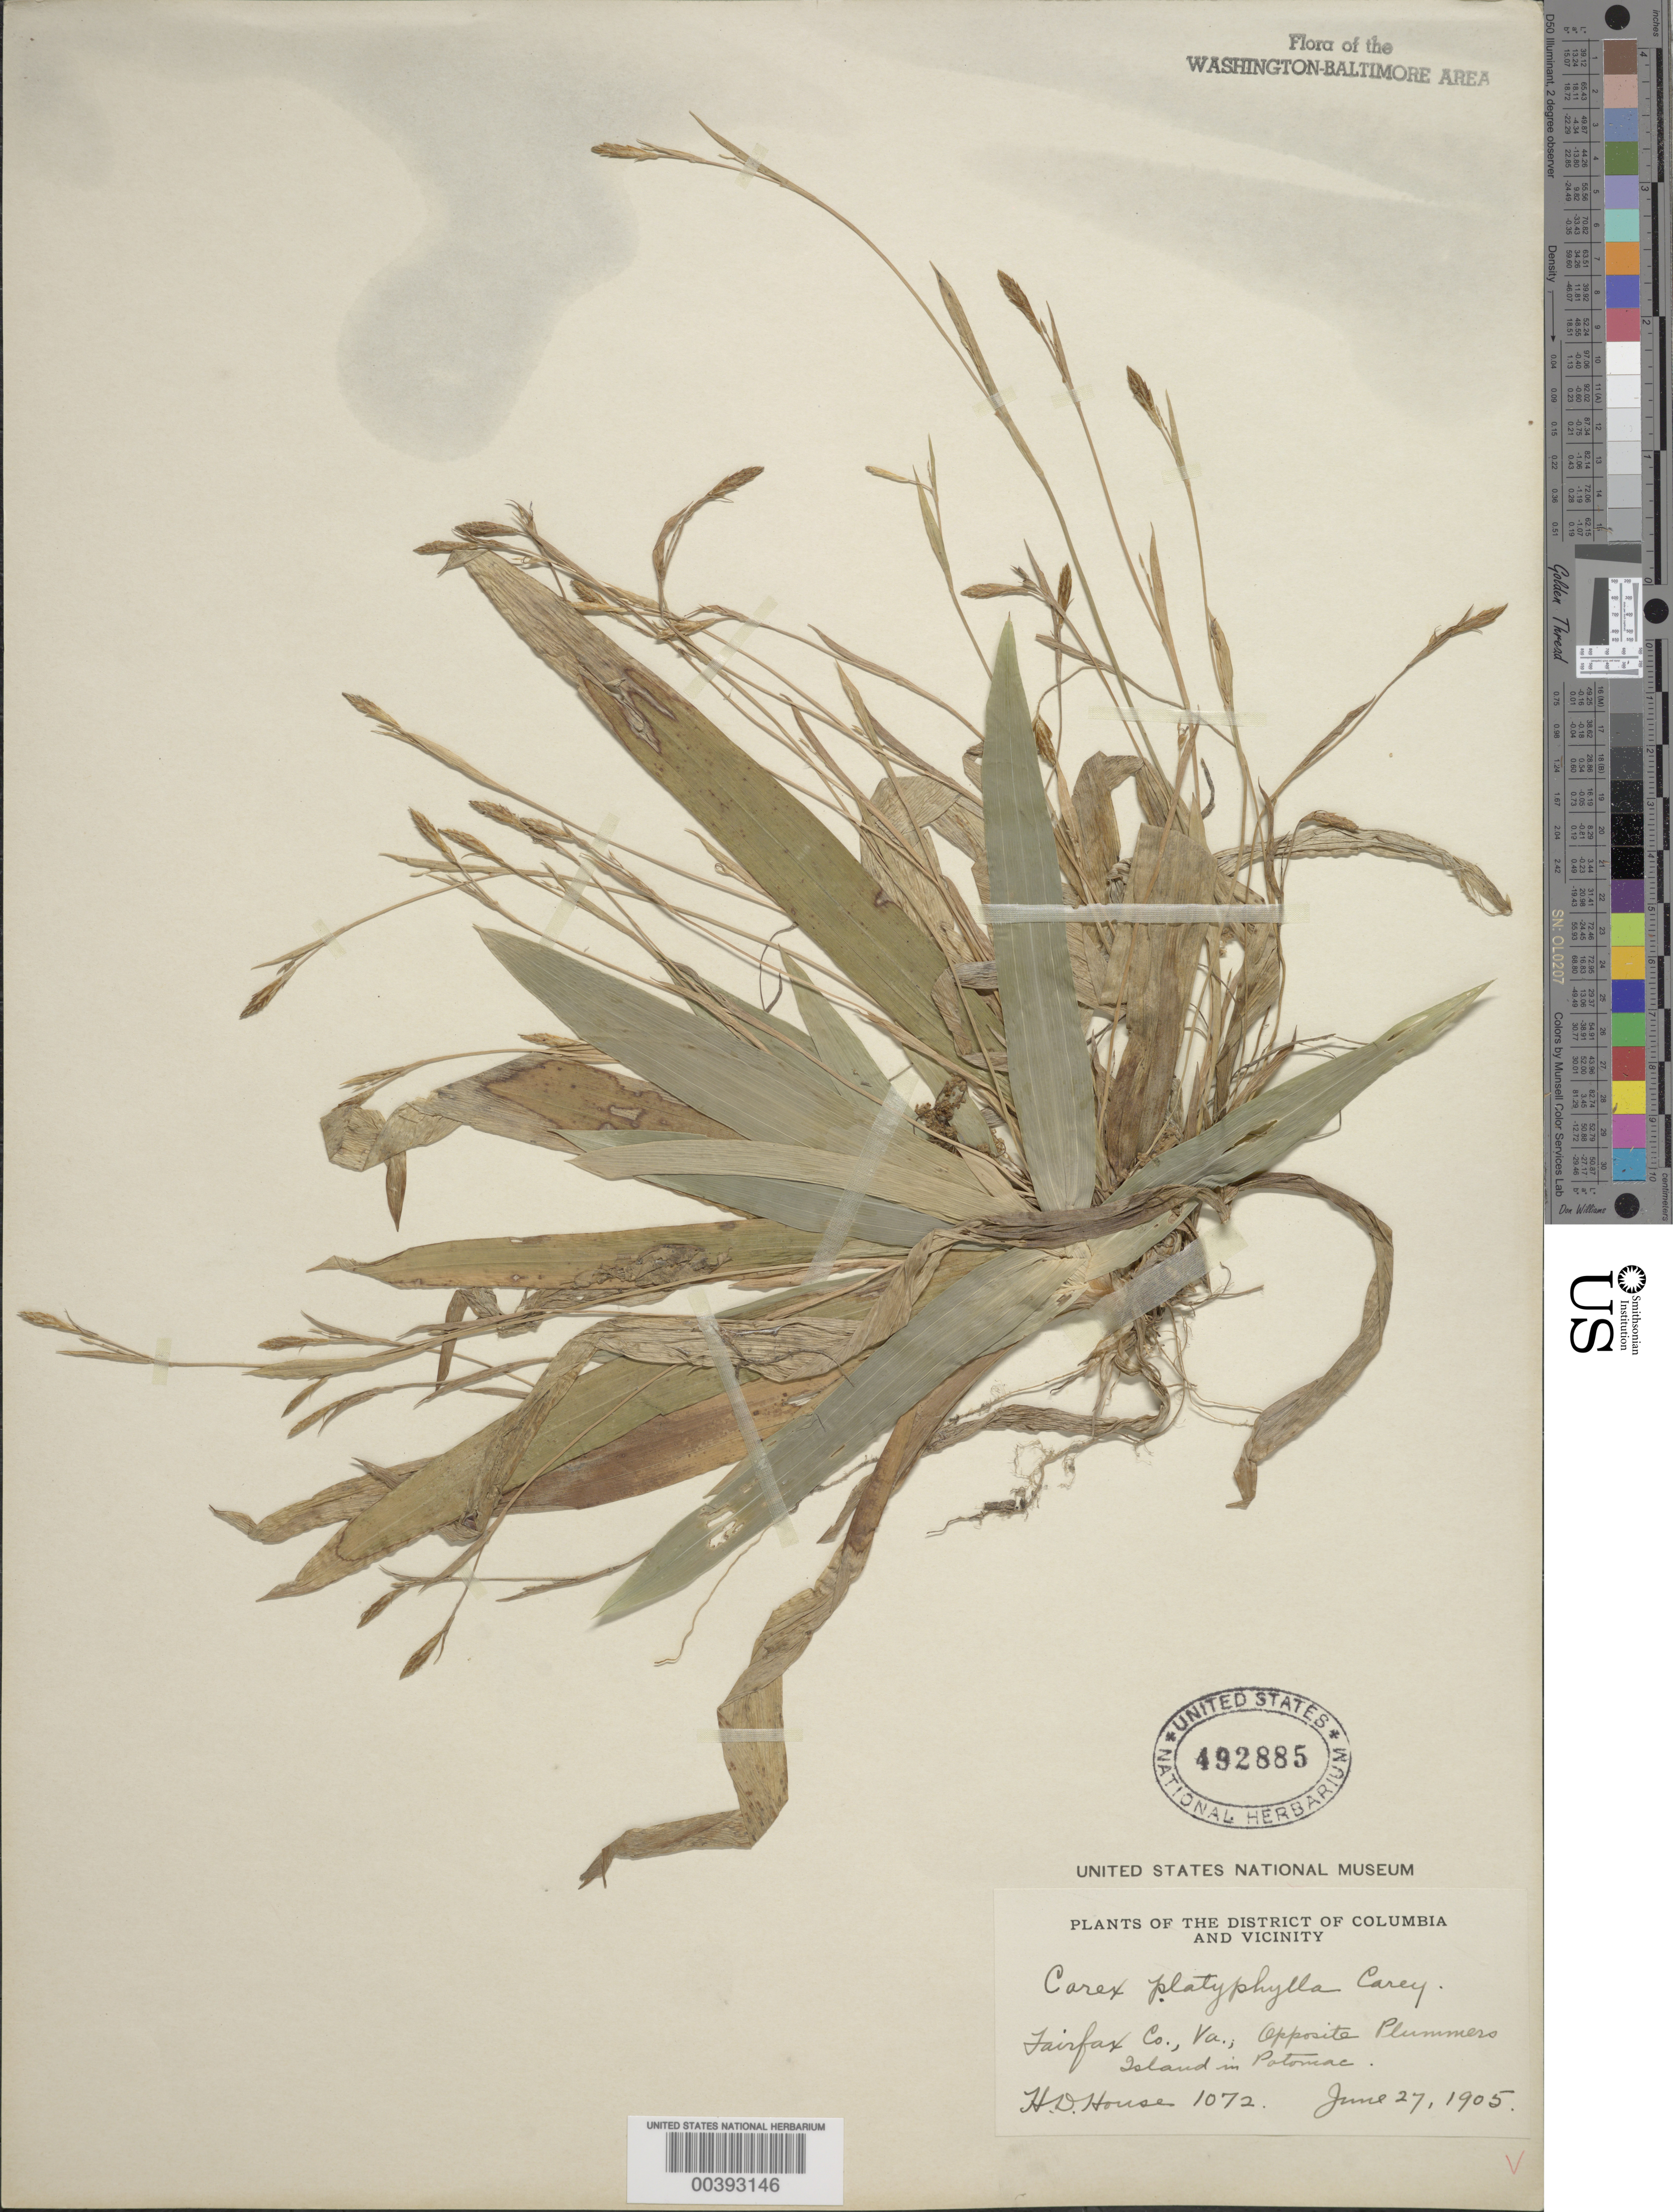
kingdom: Plantae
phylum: Tracheophyta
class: Liliopsida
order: Poales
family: Cyperaceae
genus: Carex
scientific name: Carex platyphylla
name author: J. Carey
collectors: H. D. House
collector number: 1072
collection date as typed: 27 Jun 1905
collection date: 1905-06-27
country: United States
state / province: Virginia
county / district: Fairfax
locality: opposite Plummers Island C. & O. Canal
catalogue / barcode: US 492885